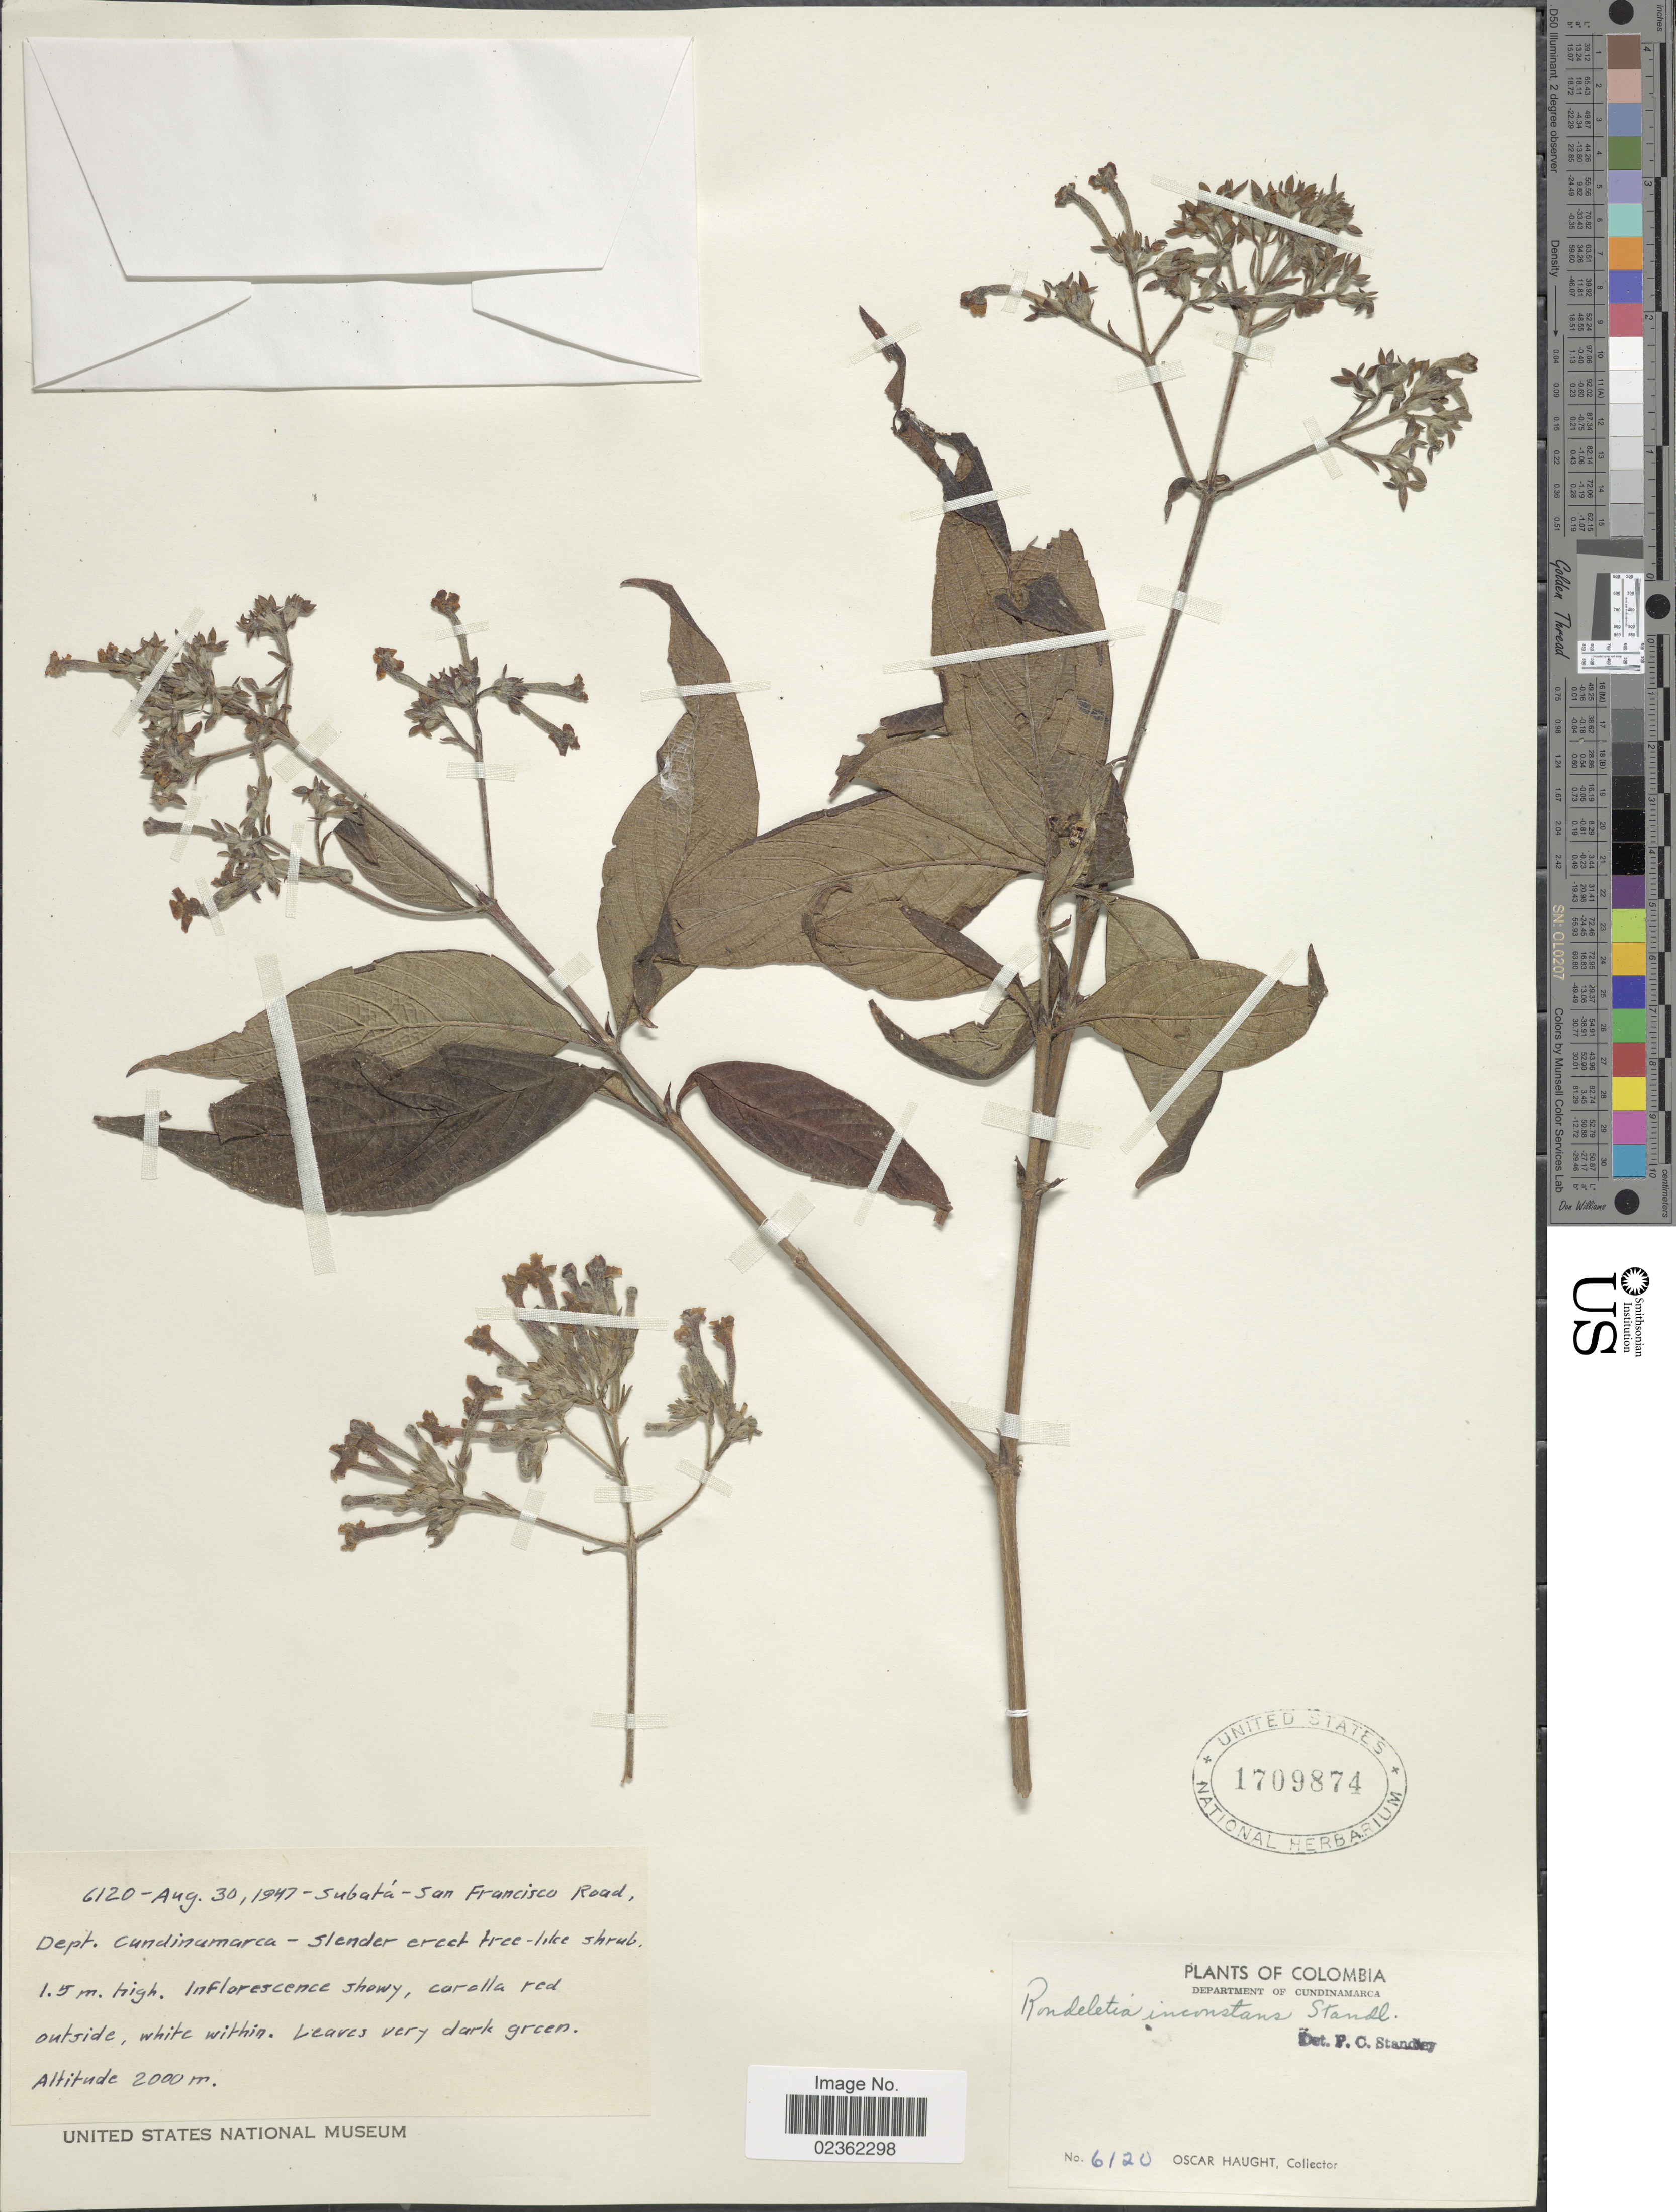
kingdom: Plantae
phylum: Tracheophyta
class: Magnoliopsida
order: Gentianales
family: Rubiaceae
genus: Rondeletia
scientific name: Rondeletia inconstans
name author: Standl.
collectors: O. L. Haught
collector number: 6120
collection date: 1947-08-30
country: Colombia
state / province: Cundinamarca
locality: Subata's-San Francisco Road.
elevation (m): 2000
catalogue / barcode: US 1709874